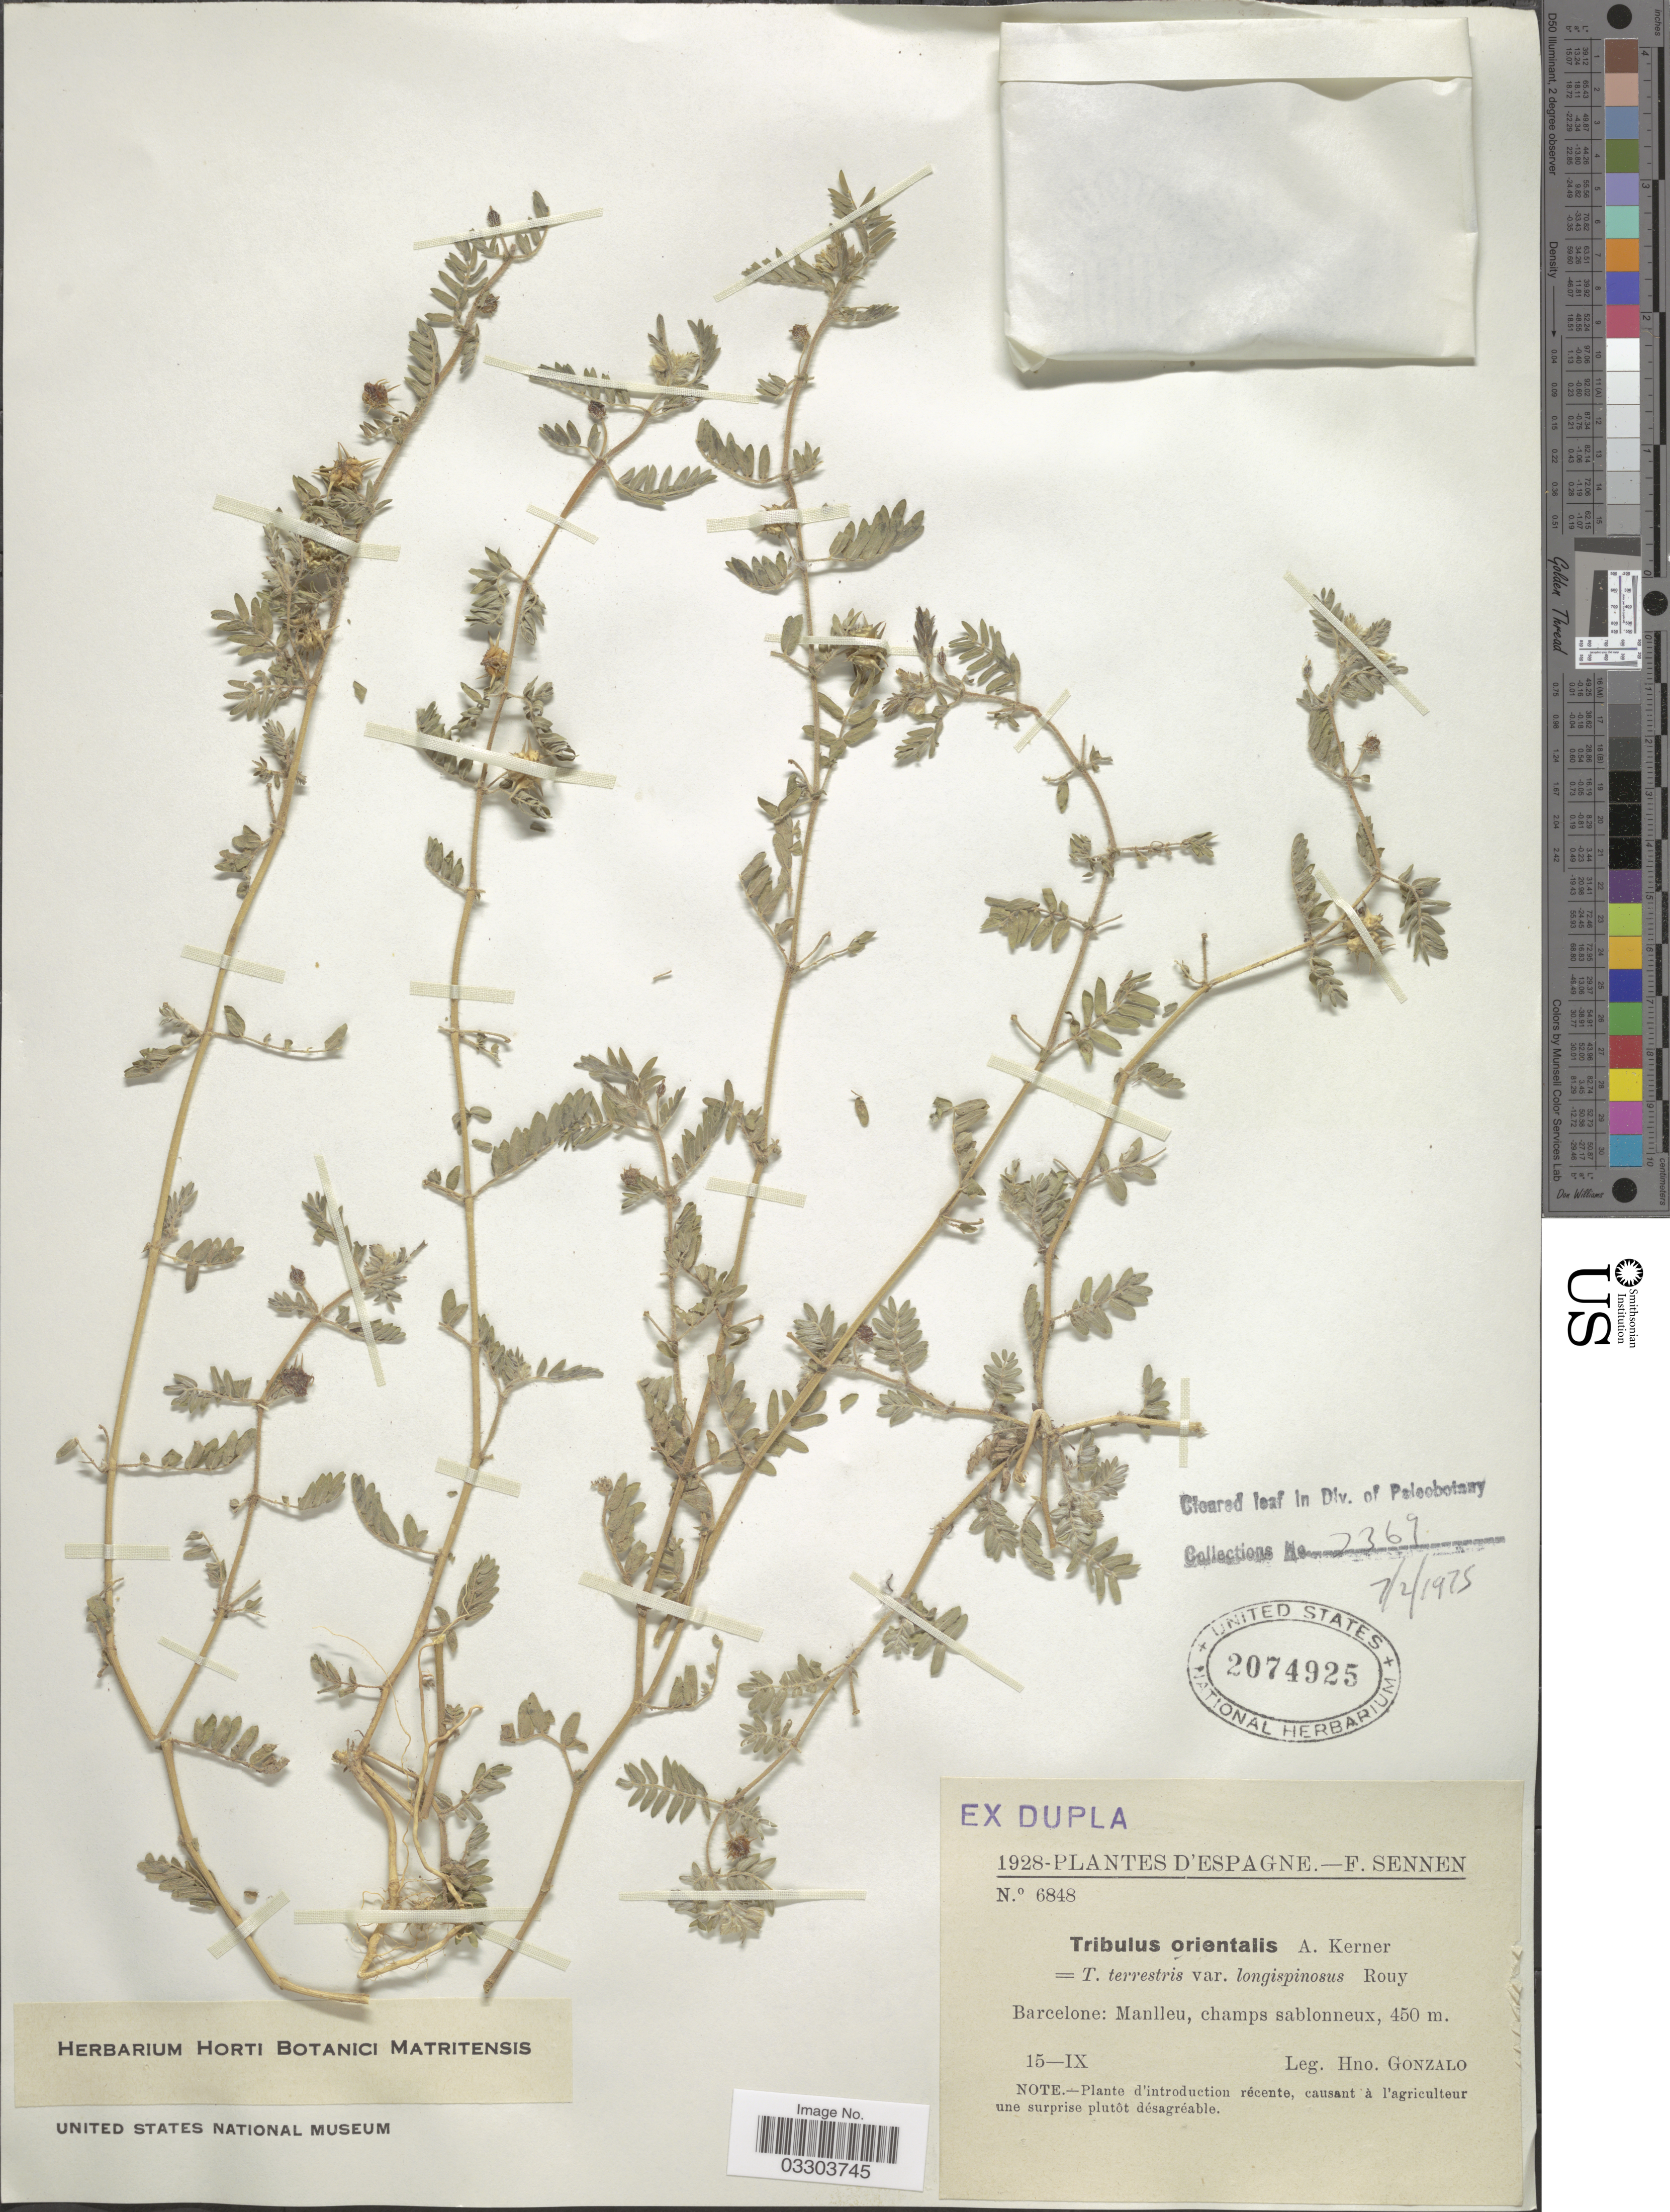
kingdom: Plantae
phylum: Tracheophyta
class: Magnoliopsida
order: Zygophyllales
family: Zygophyllaceae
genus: Tribulus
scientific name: Tribulus orientalis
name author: A. Kern.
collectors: Hno. Gonzalo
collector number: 6848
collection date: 1928-09-15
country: Spain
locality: Espagne. Barcelone: Manlleu.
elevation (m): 450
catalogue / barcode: US 2074925